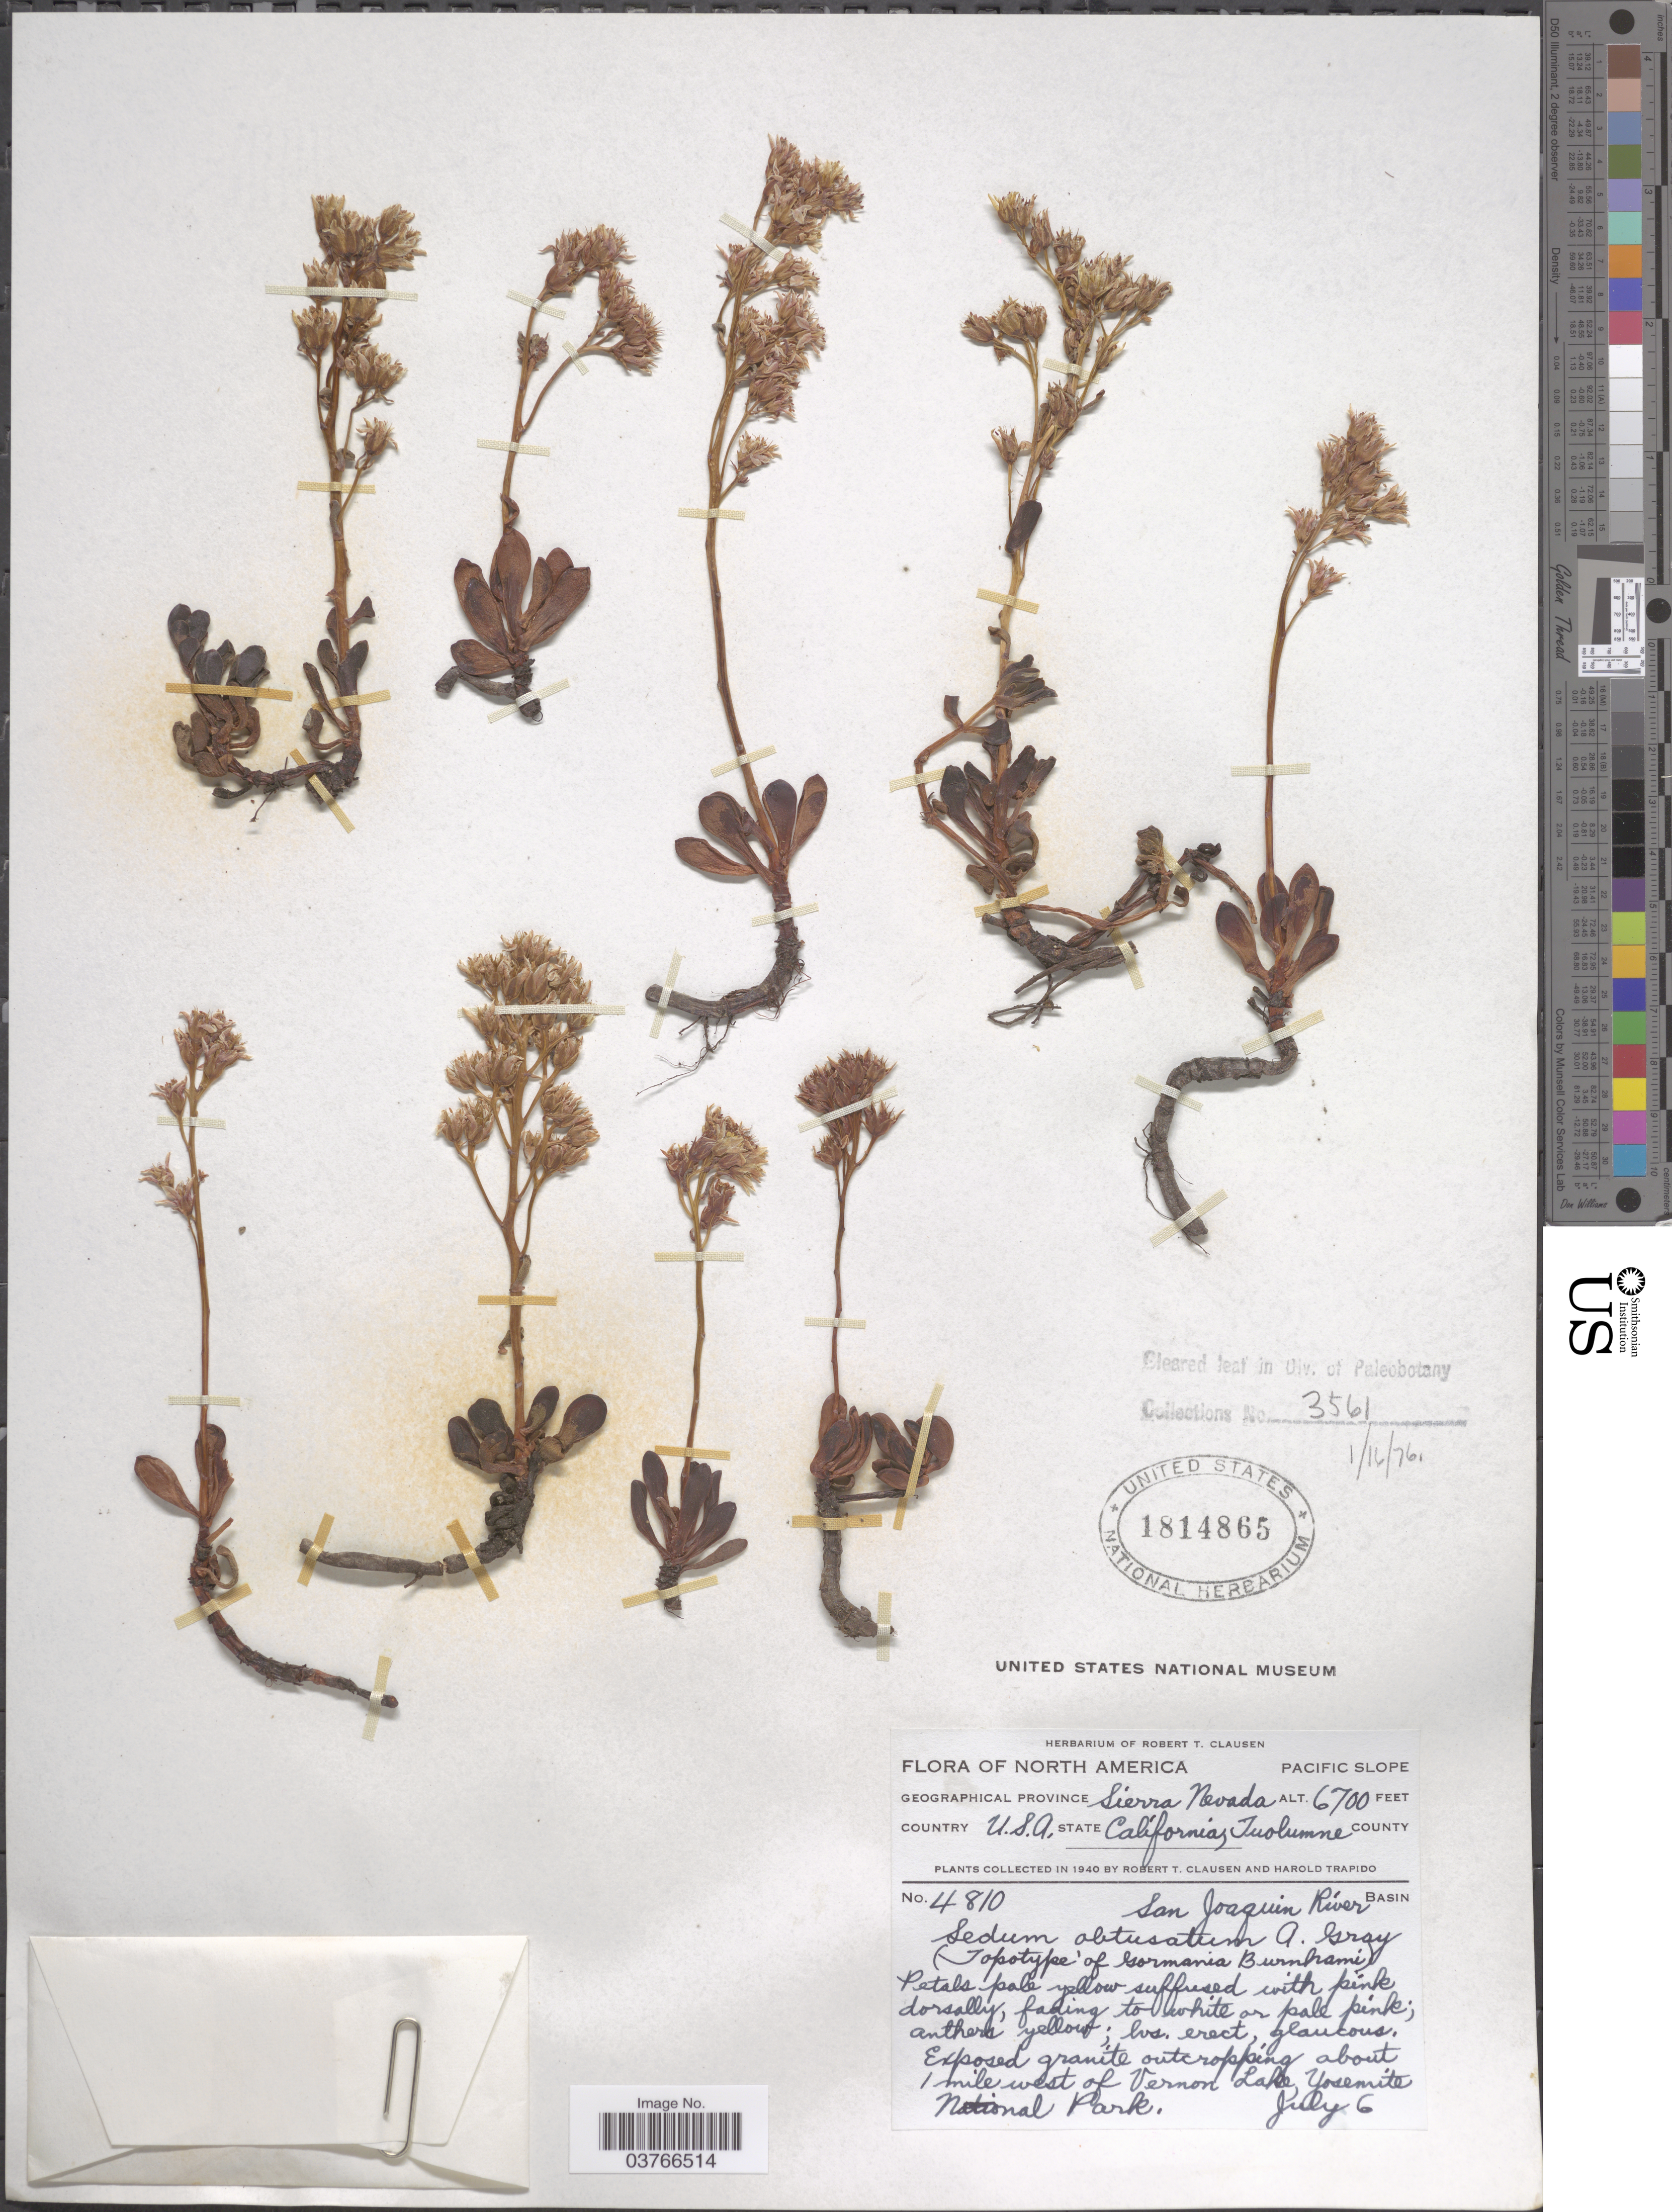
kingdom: Plantae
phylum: Tracheophyta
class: Magnoliopsida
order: Saxifragales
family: Crassulaceae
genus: Sedum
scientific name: Sedum obtusatum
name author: A. Gray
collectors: R. T. Clausen & H. Trapido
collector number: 4810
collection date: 1940-07-06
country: United States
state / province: California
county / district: Tuolumne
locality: Pacific Slope. Province Sierra Nevada. Tuolumne County. San Joaquin River Basin. About 1 mile west of Vernon Lake, Yosemite National Park.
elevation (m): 2042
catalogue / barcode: US 1814865